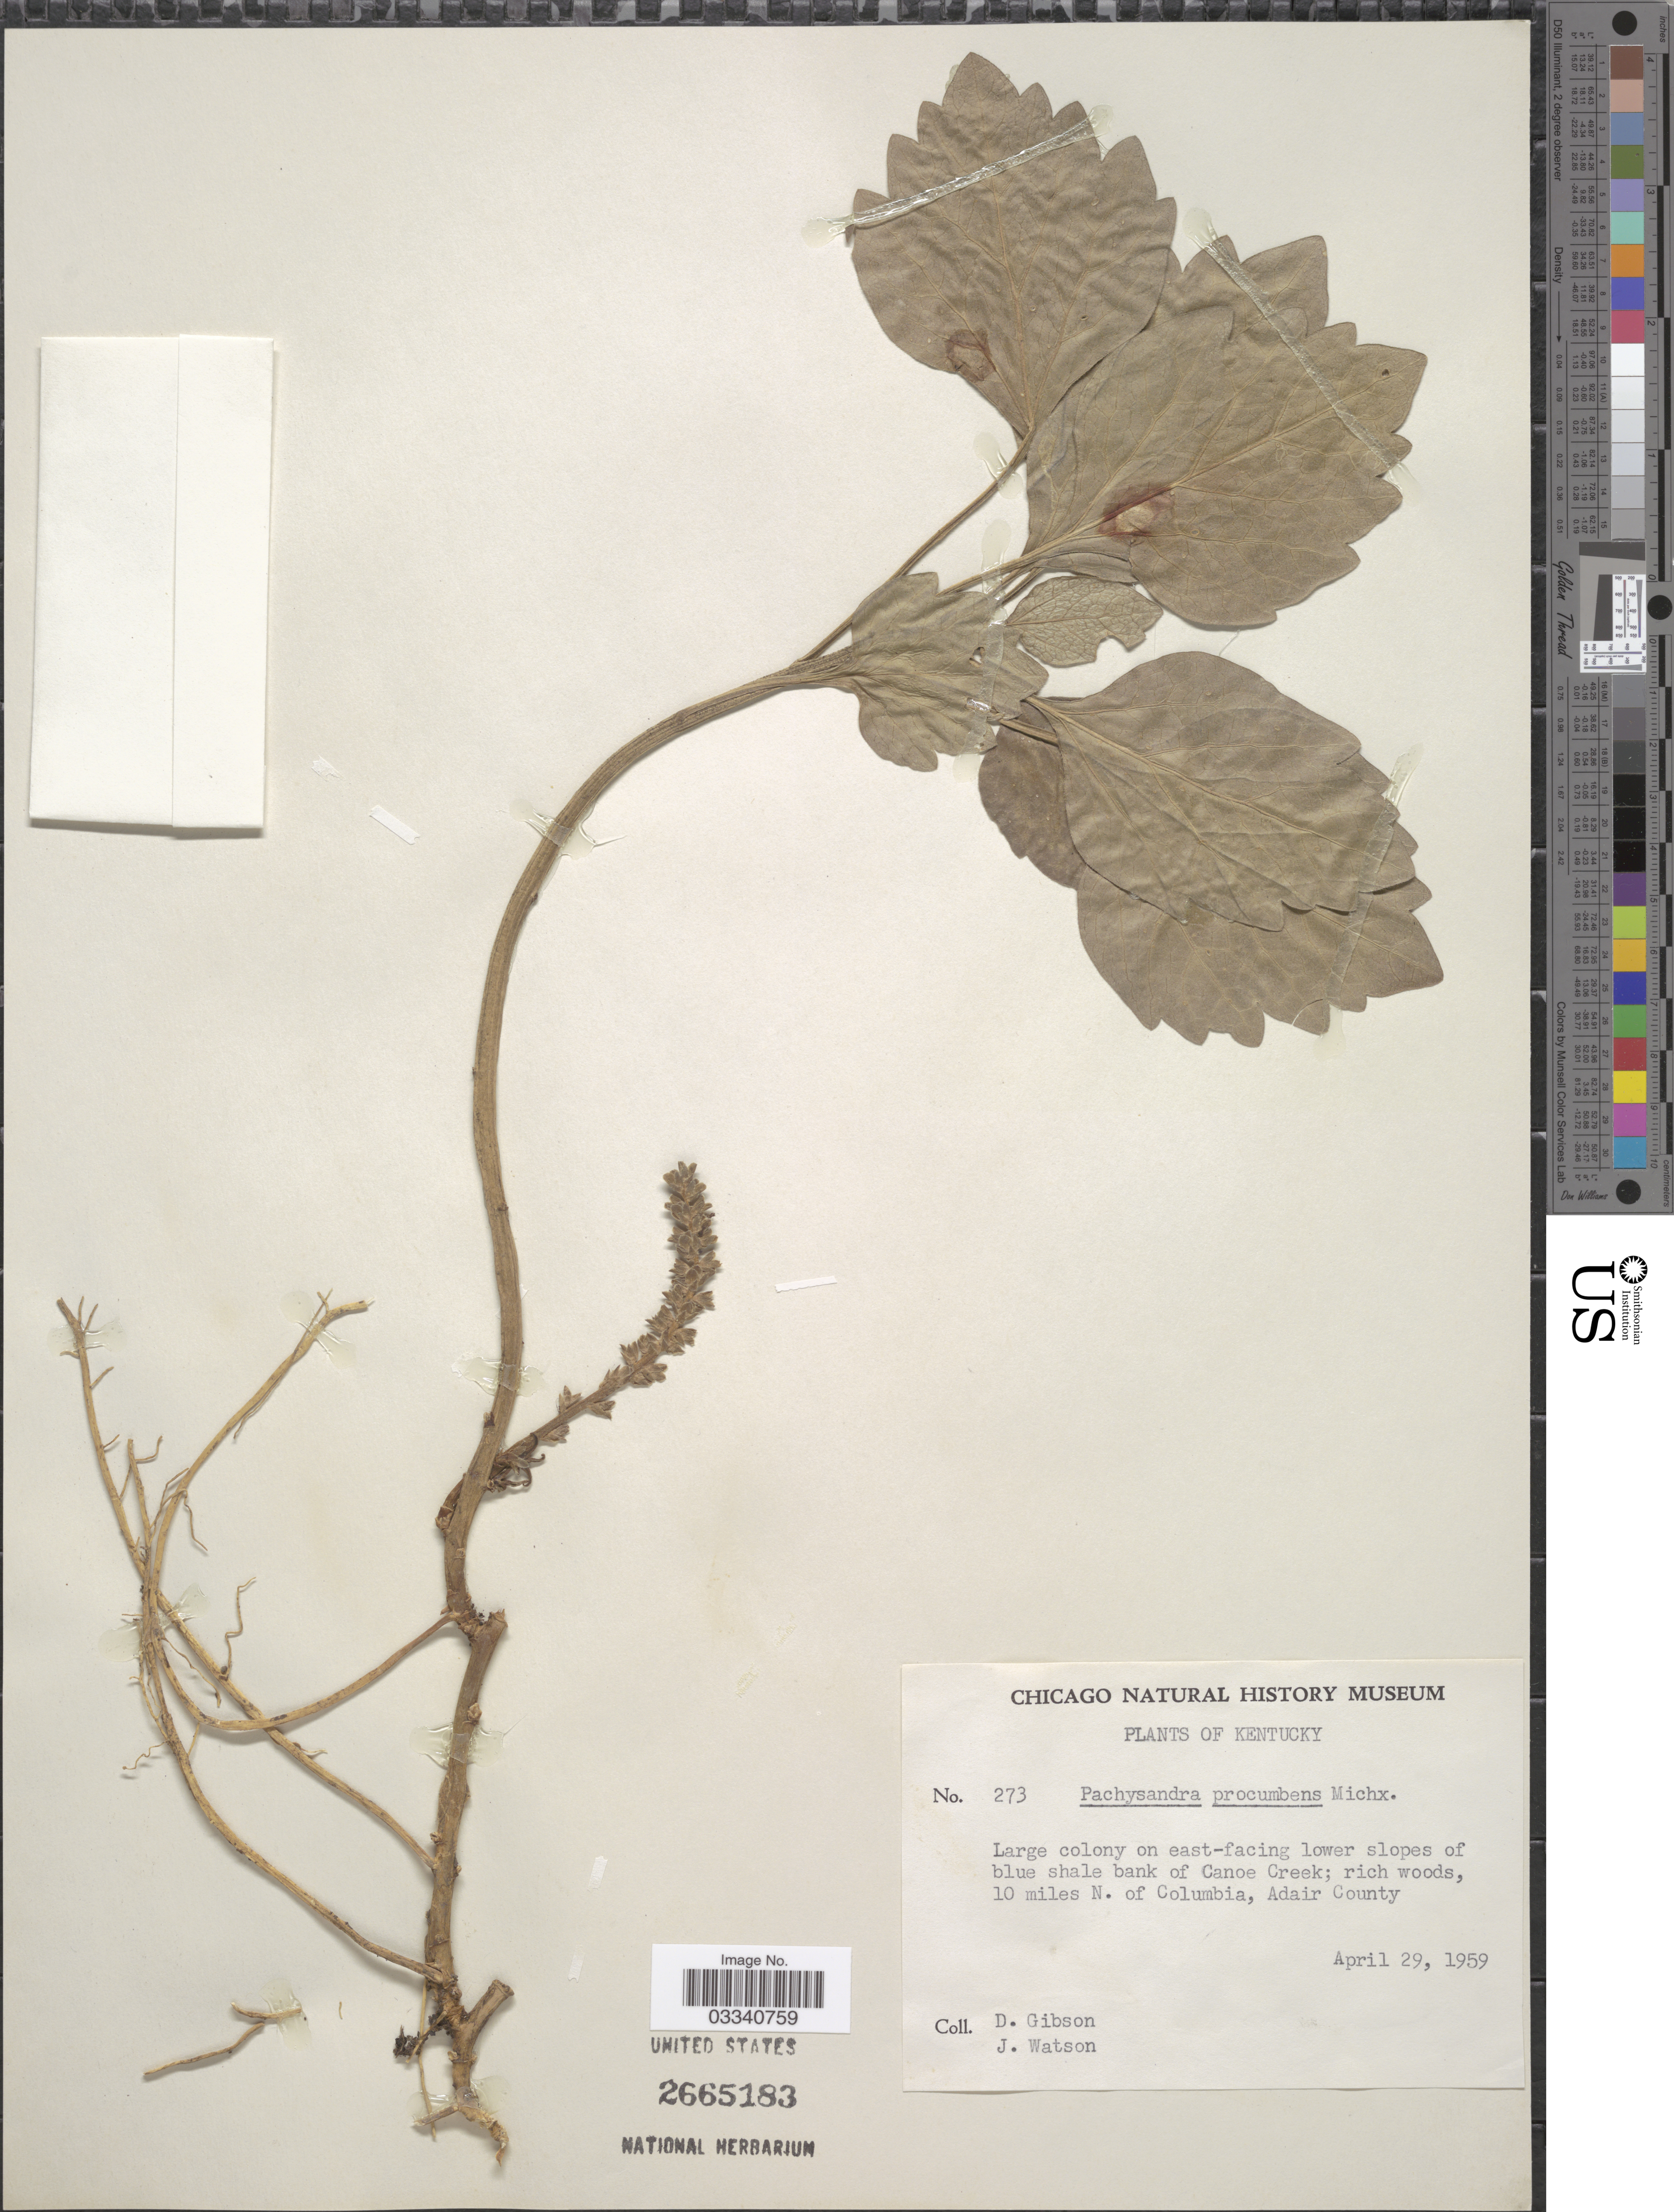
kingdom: Plantae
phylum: Tracheophyta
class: Magnoliopsida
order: Buxales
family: Buxaceae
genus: Pachysandra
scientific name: Pachysandra procumbens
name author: Michx.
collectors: D. Gibson & J. Watson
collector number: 273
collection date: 1959-04-29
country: United States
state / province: Kentucky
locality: Large colony on east-facing lower slopes of blue shale bank of Canoe Creek; rich woods, 10 miles N. of Columbia, Adair County.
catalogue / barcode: US 2665183